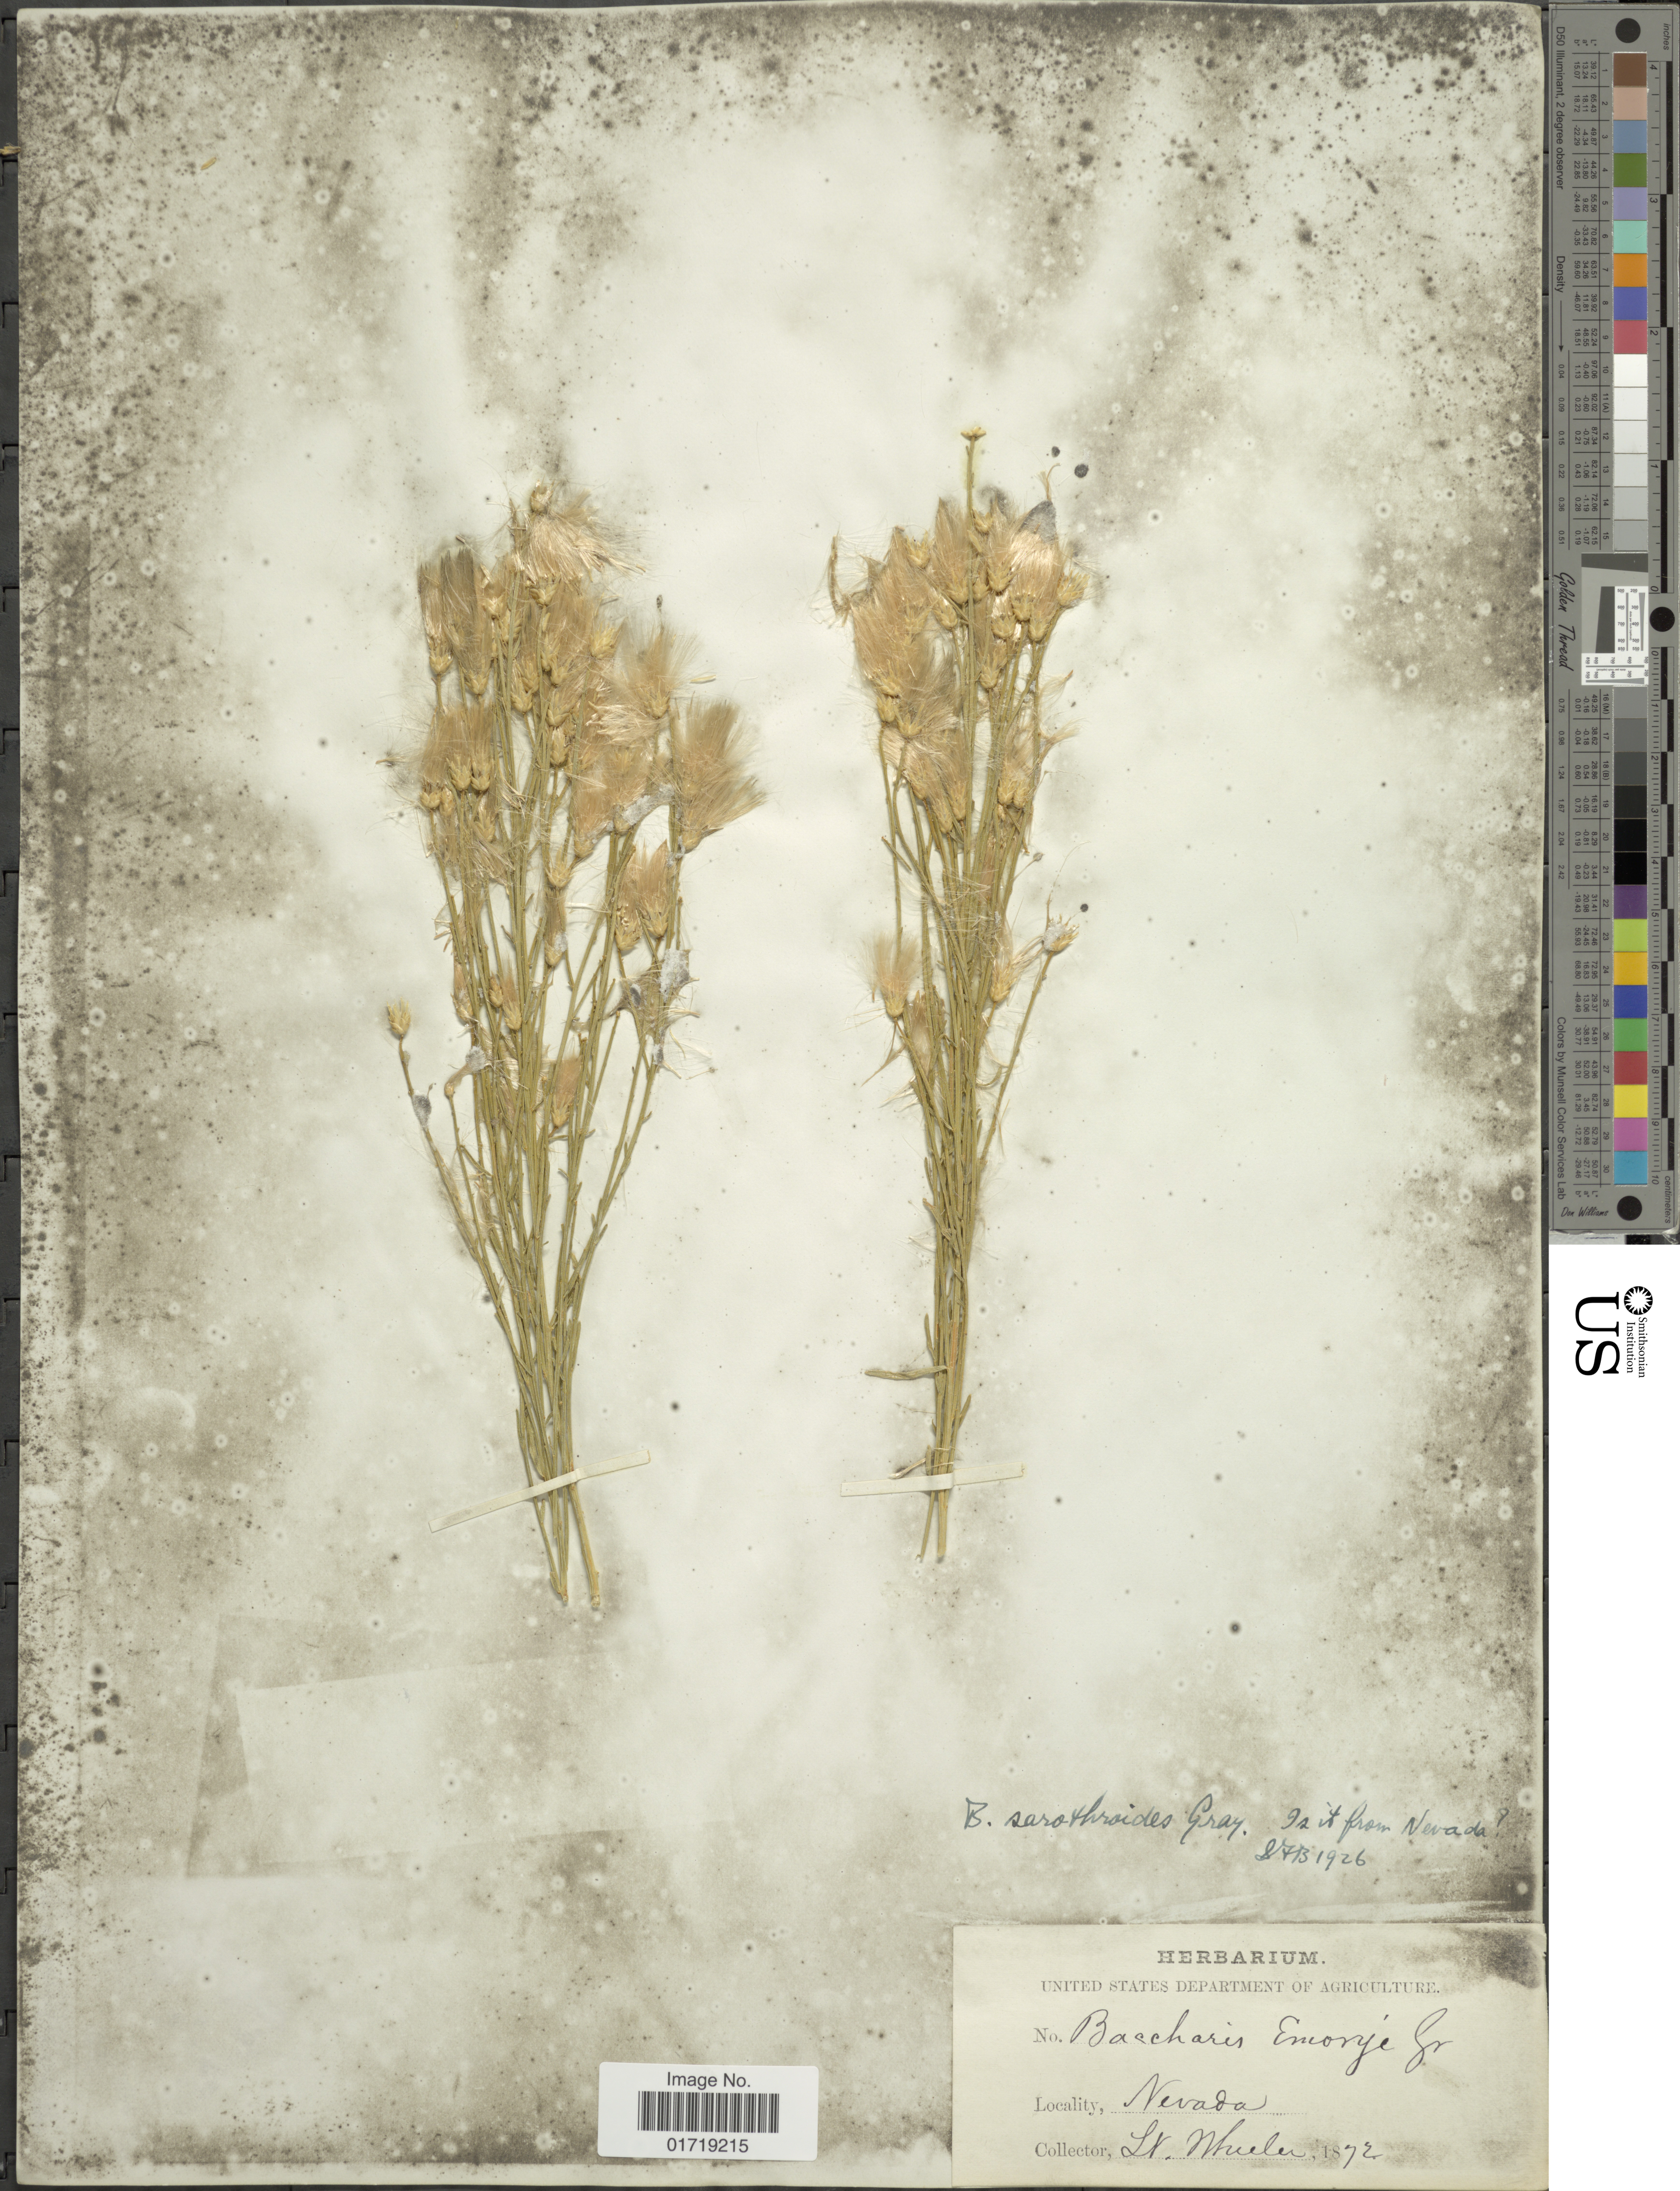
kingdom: Plantae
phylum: Tracheophyta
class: Magnoliopsida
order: Asterales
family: Asteraceae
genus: Baccharis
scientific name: Baccharis sarothroides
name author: A. Gray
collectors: L. Wheeler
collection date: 1872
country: United States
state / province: Nevada